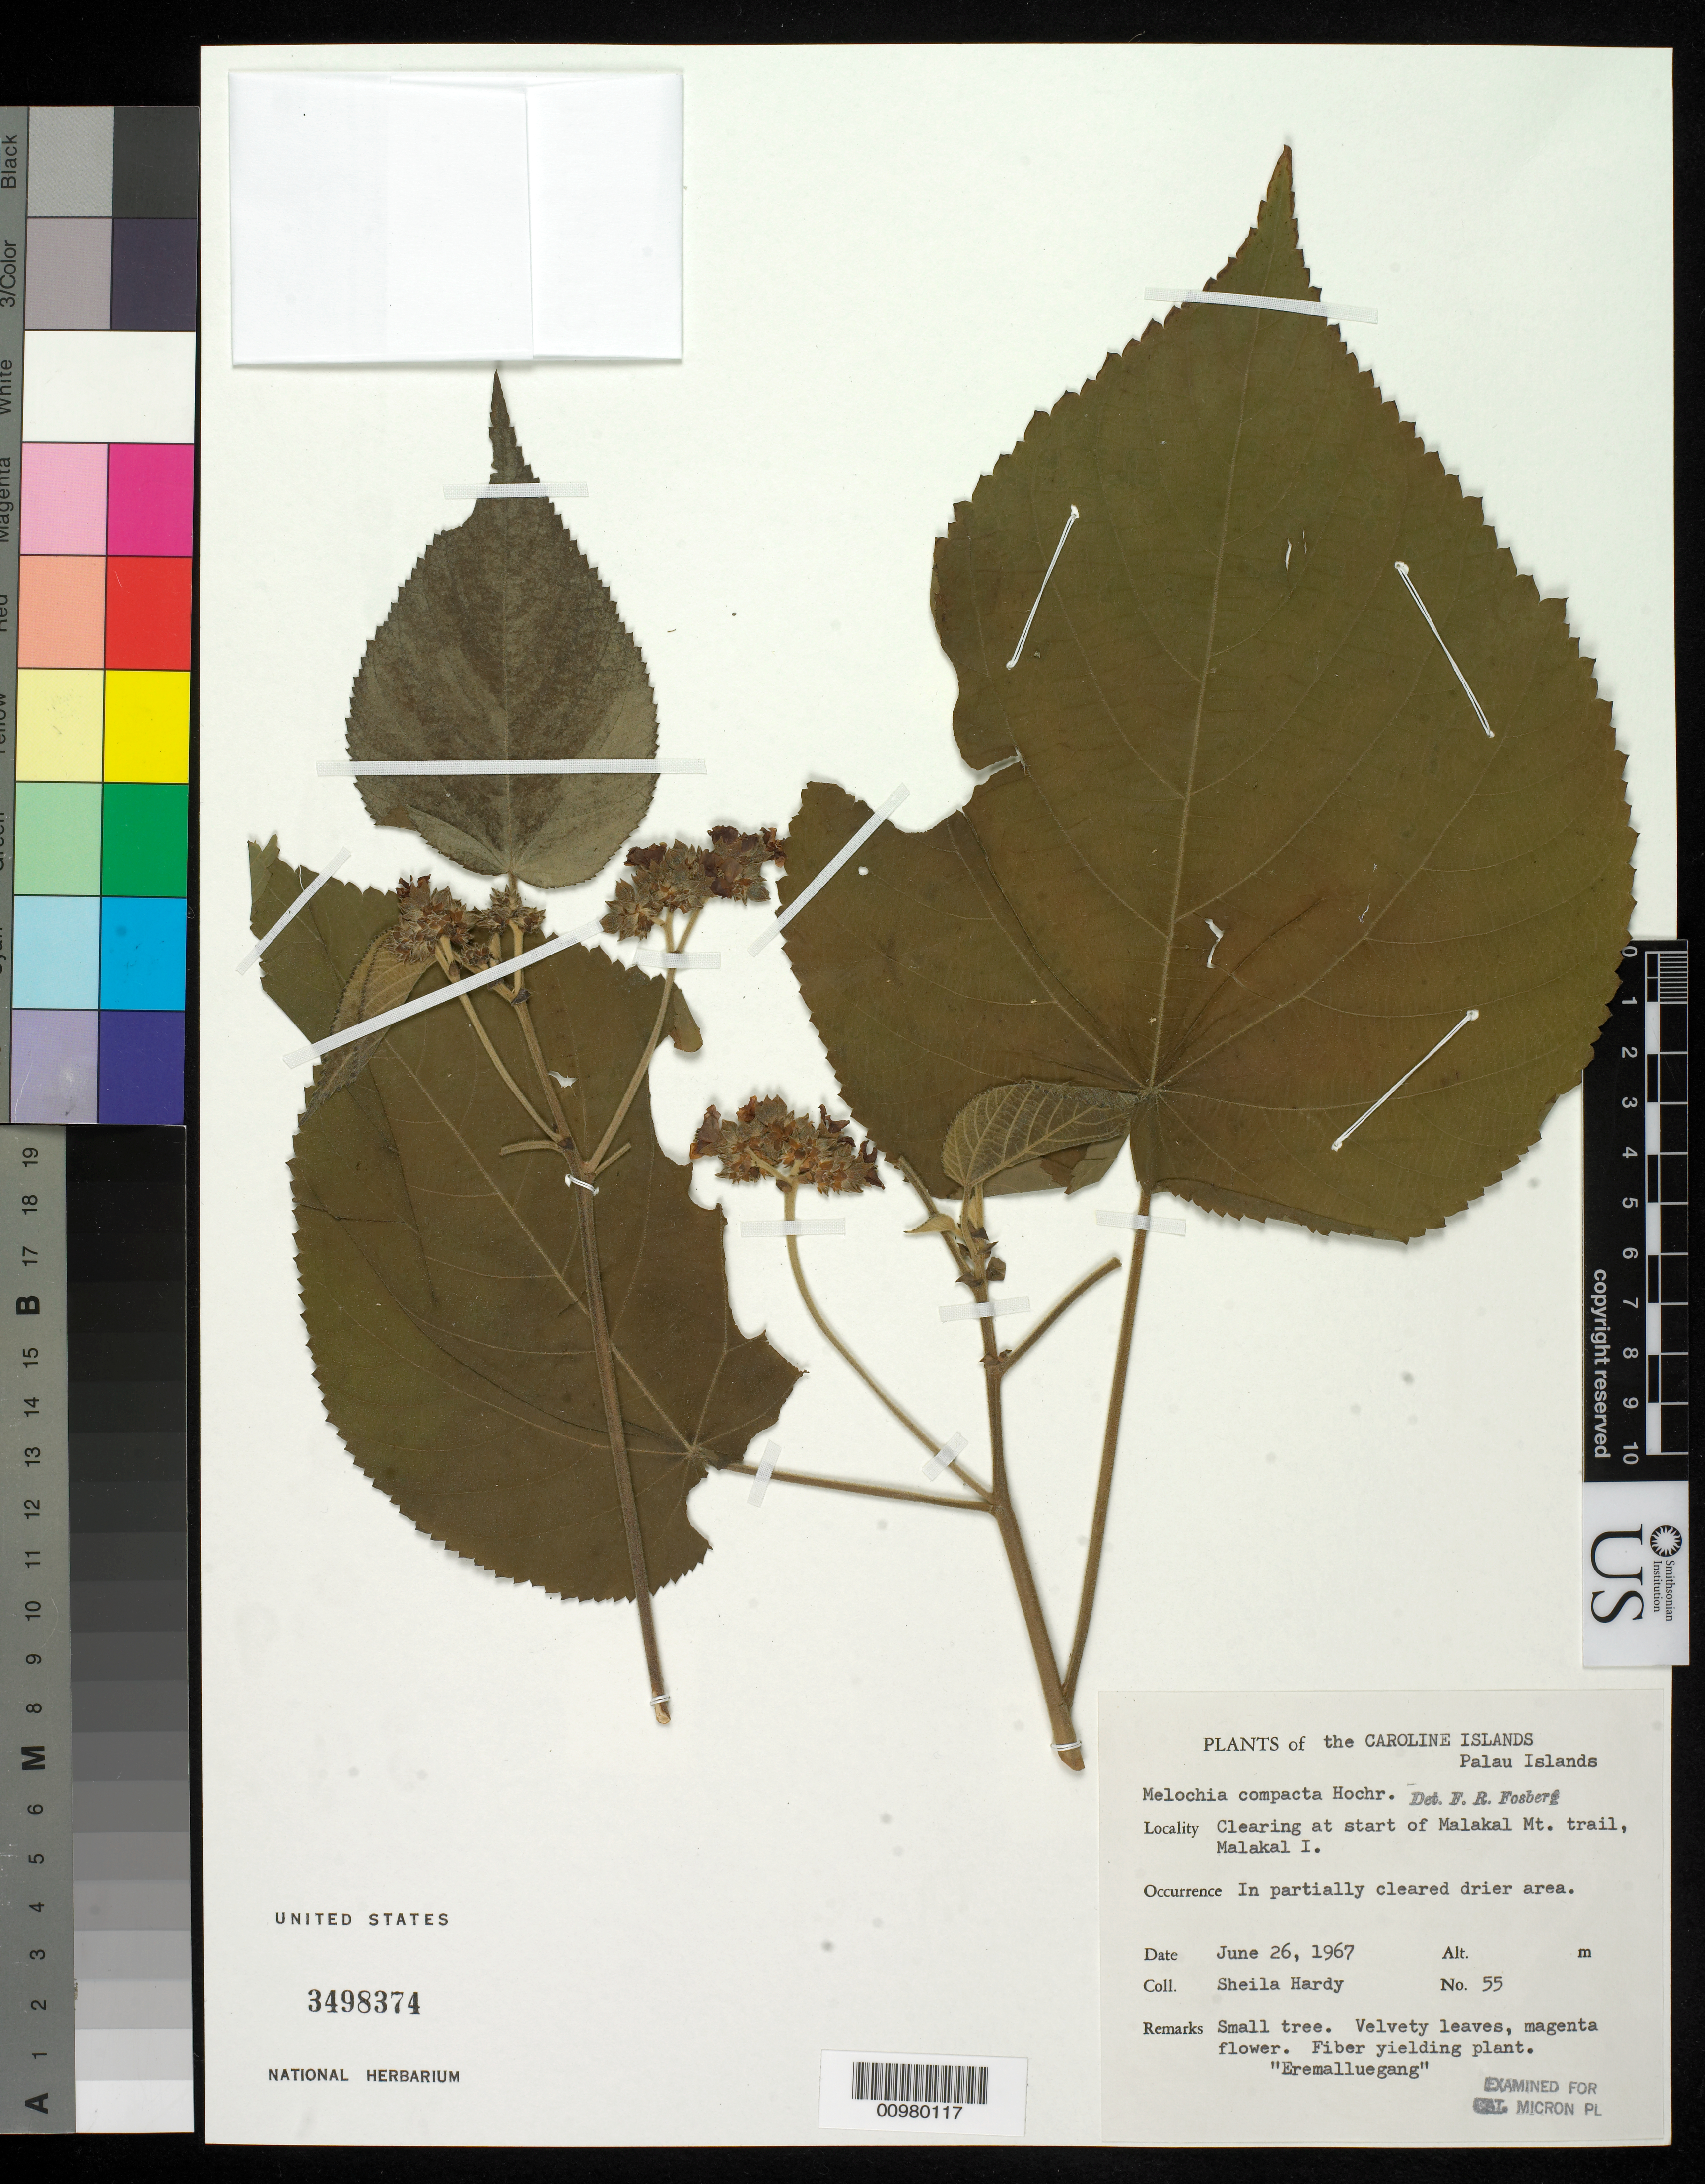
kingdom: Plantae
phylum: Tracheophyta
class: Magnoliopsida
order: Malvales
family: Malvaceae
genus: Melochia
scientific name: Melochia compacta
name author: Hochr.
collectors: S. Hardy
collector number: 55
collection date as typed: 26 Jun 1967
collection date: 1967-06-26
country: Palau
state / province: Koror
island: Ngemelachel [Malakal]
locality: Clearing at start of Malakal Mt. trail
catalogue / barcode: US 3498374